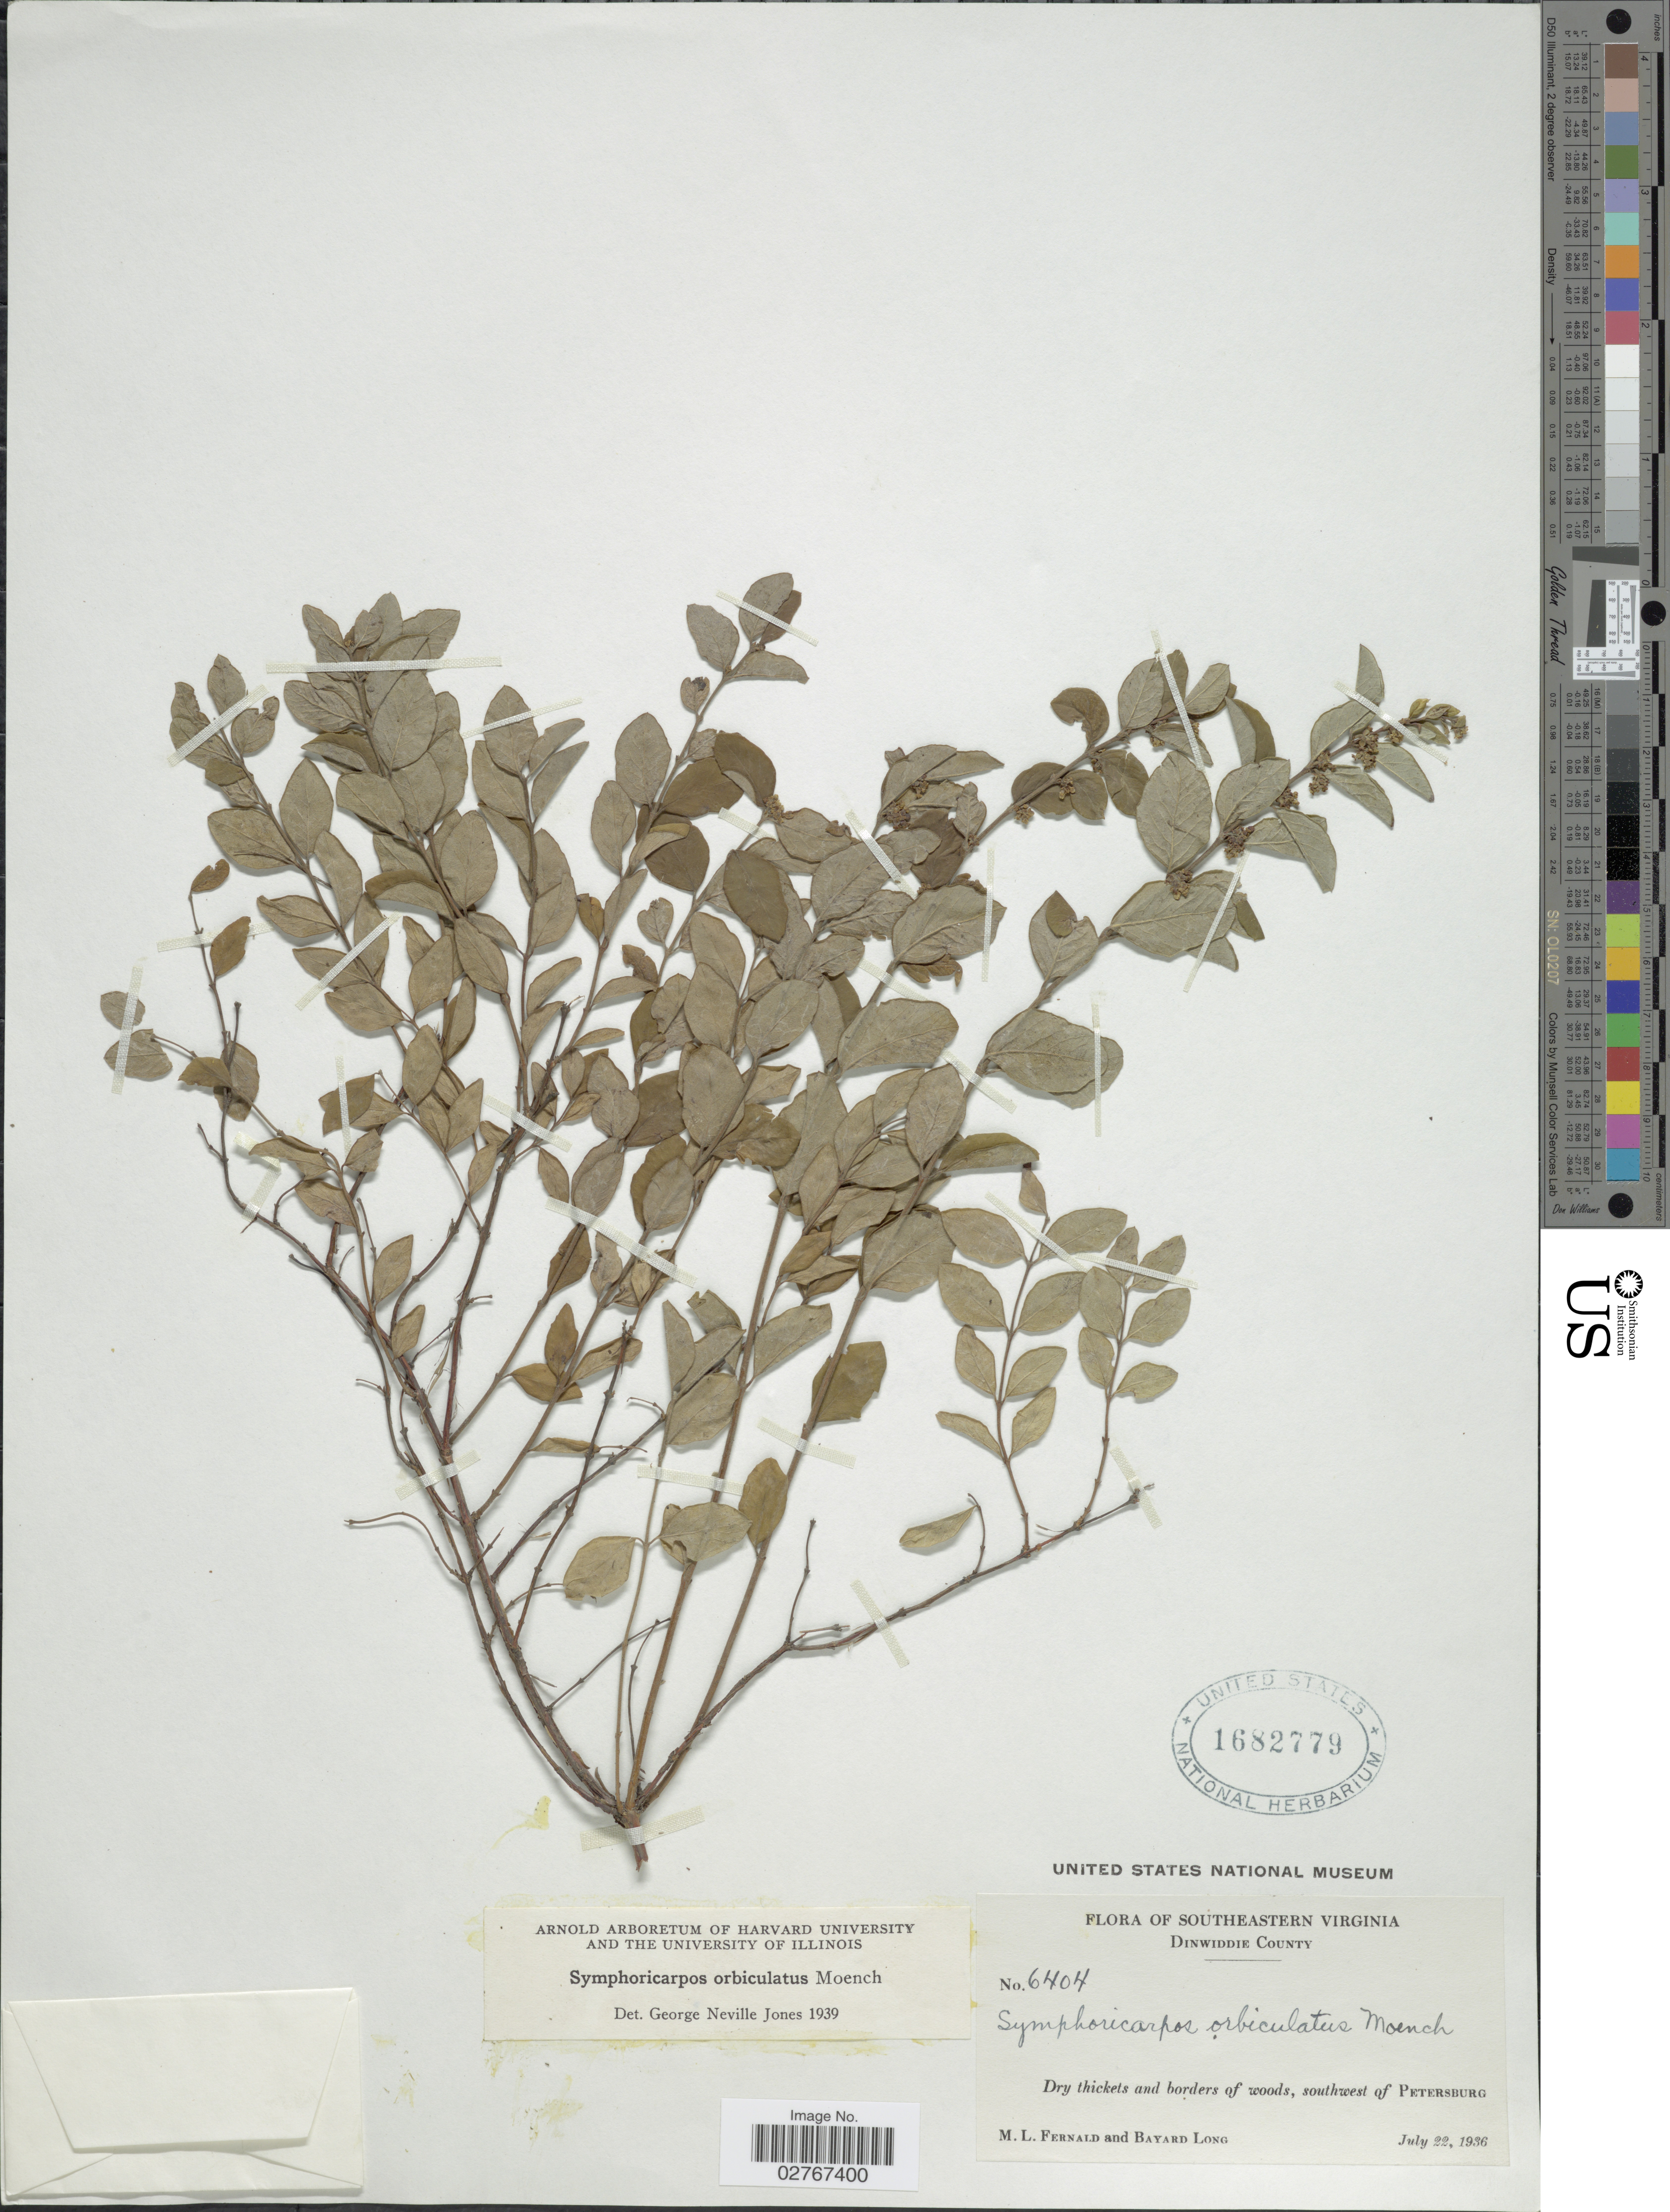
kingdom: Plantae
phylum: Tracheophyta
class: Magnoliopsida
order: Dipsacales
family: Caprifoliaceae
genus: Symphoricarpos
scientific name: Symphoricarpos orbiculatus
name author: Moench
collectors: M. L. Fernald & B. Long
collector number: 6404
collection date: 1936-07-22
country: United States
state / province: Virginia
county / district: Dinwiddie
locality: Southeastern Virginia. Dinwiddie County. Southwest of Petersburg.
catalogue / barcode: US 1682779